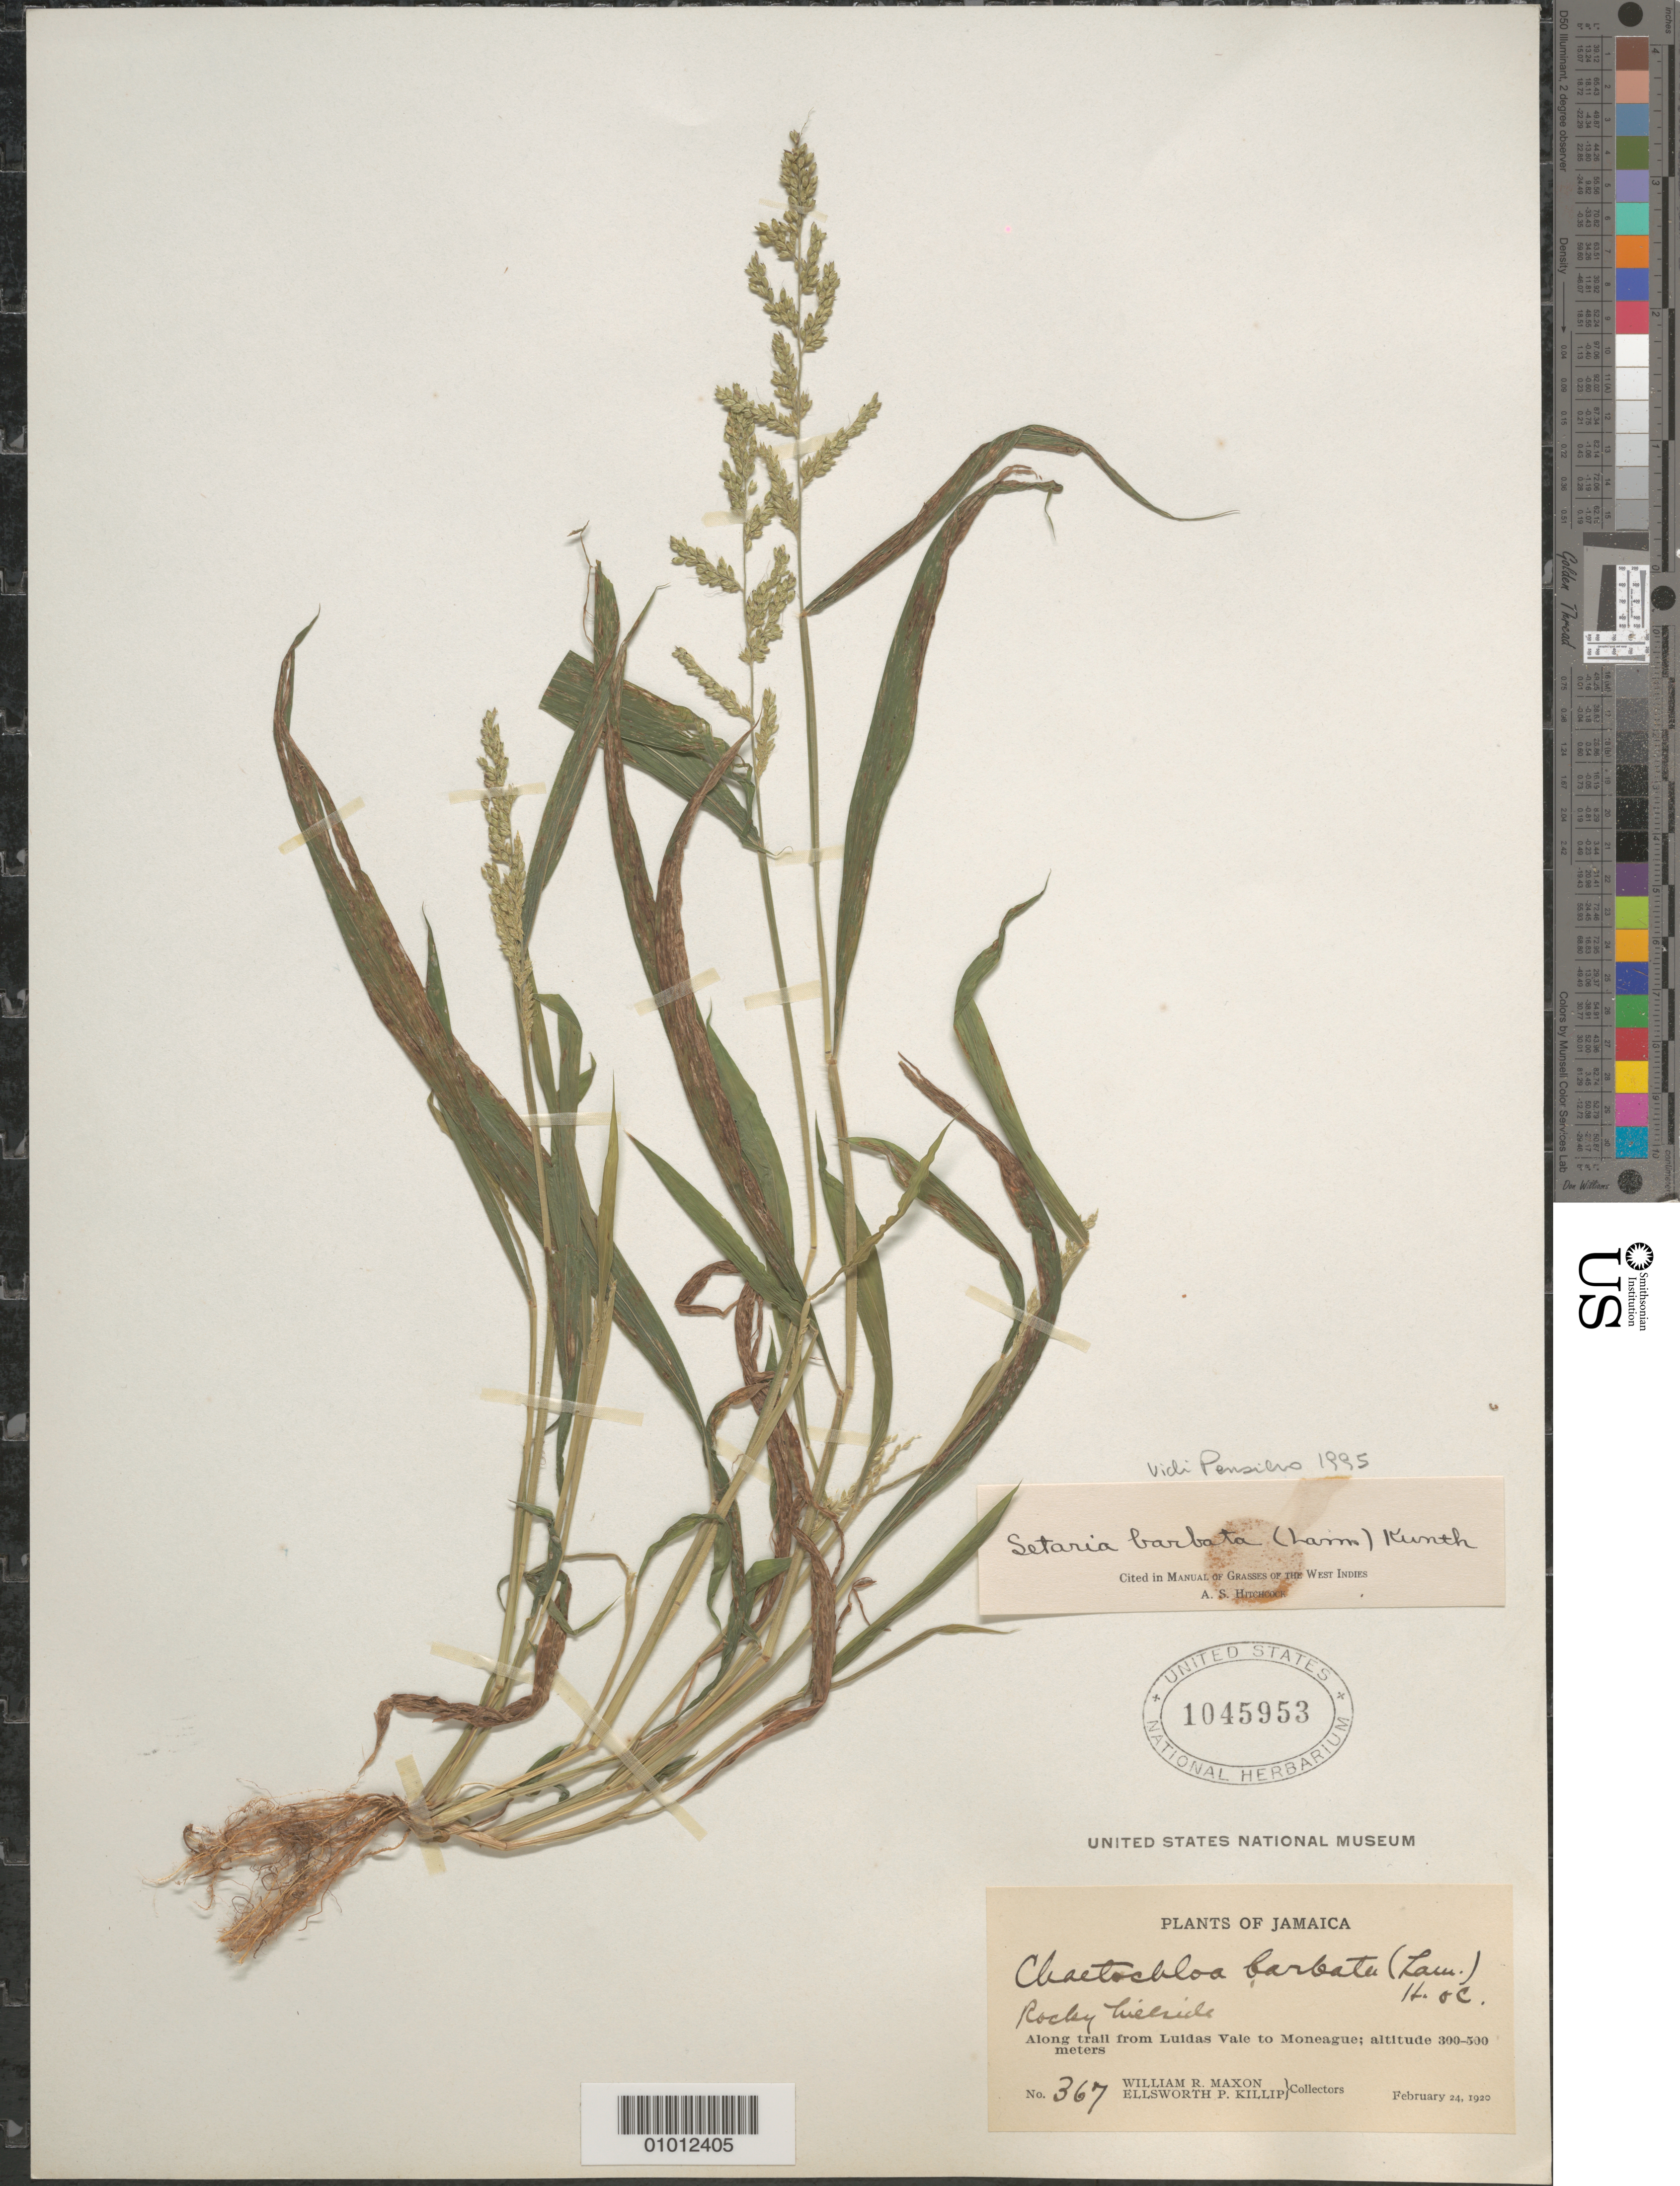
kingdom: Plantae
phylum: Tracheophyta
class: Liliopsida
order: Poales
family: Poaceae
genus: Setaria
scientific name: Setaria barbata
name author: (Lam.) Kunth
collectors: W. R. Maxon & E. P. Killip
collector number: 367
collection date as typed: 24 Feb 1920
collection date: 1920-02-24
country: Jamaica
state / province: Saint Catherine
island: Jamaica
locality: Along trail from Luidas Vale to Moneague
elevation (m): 300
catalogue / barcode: US 1045953